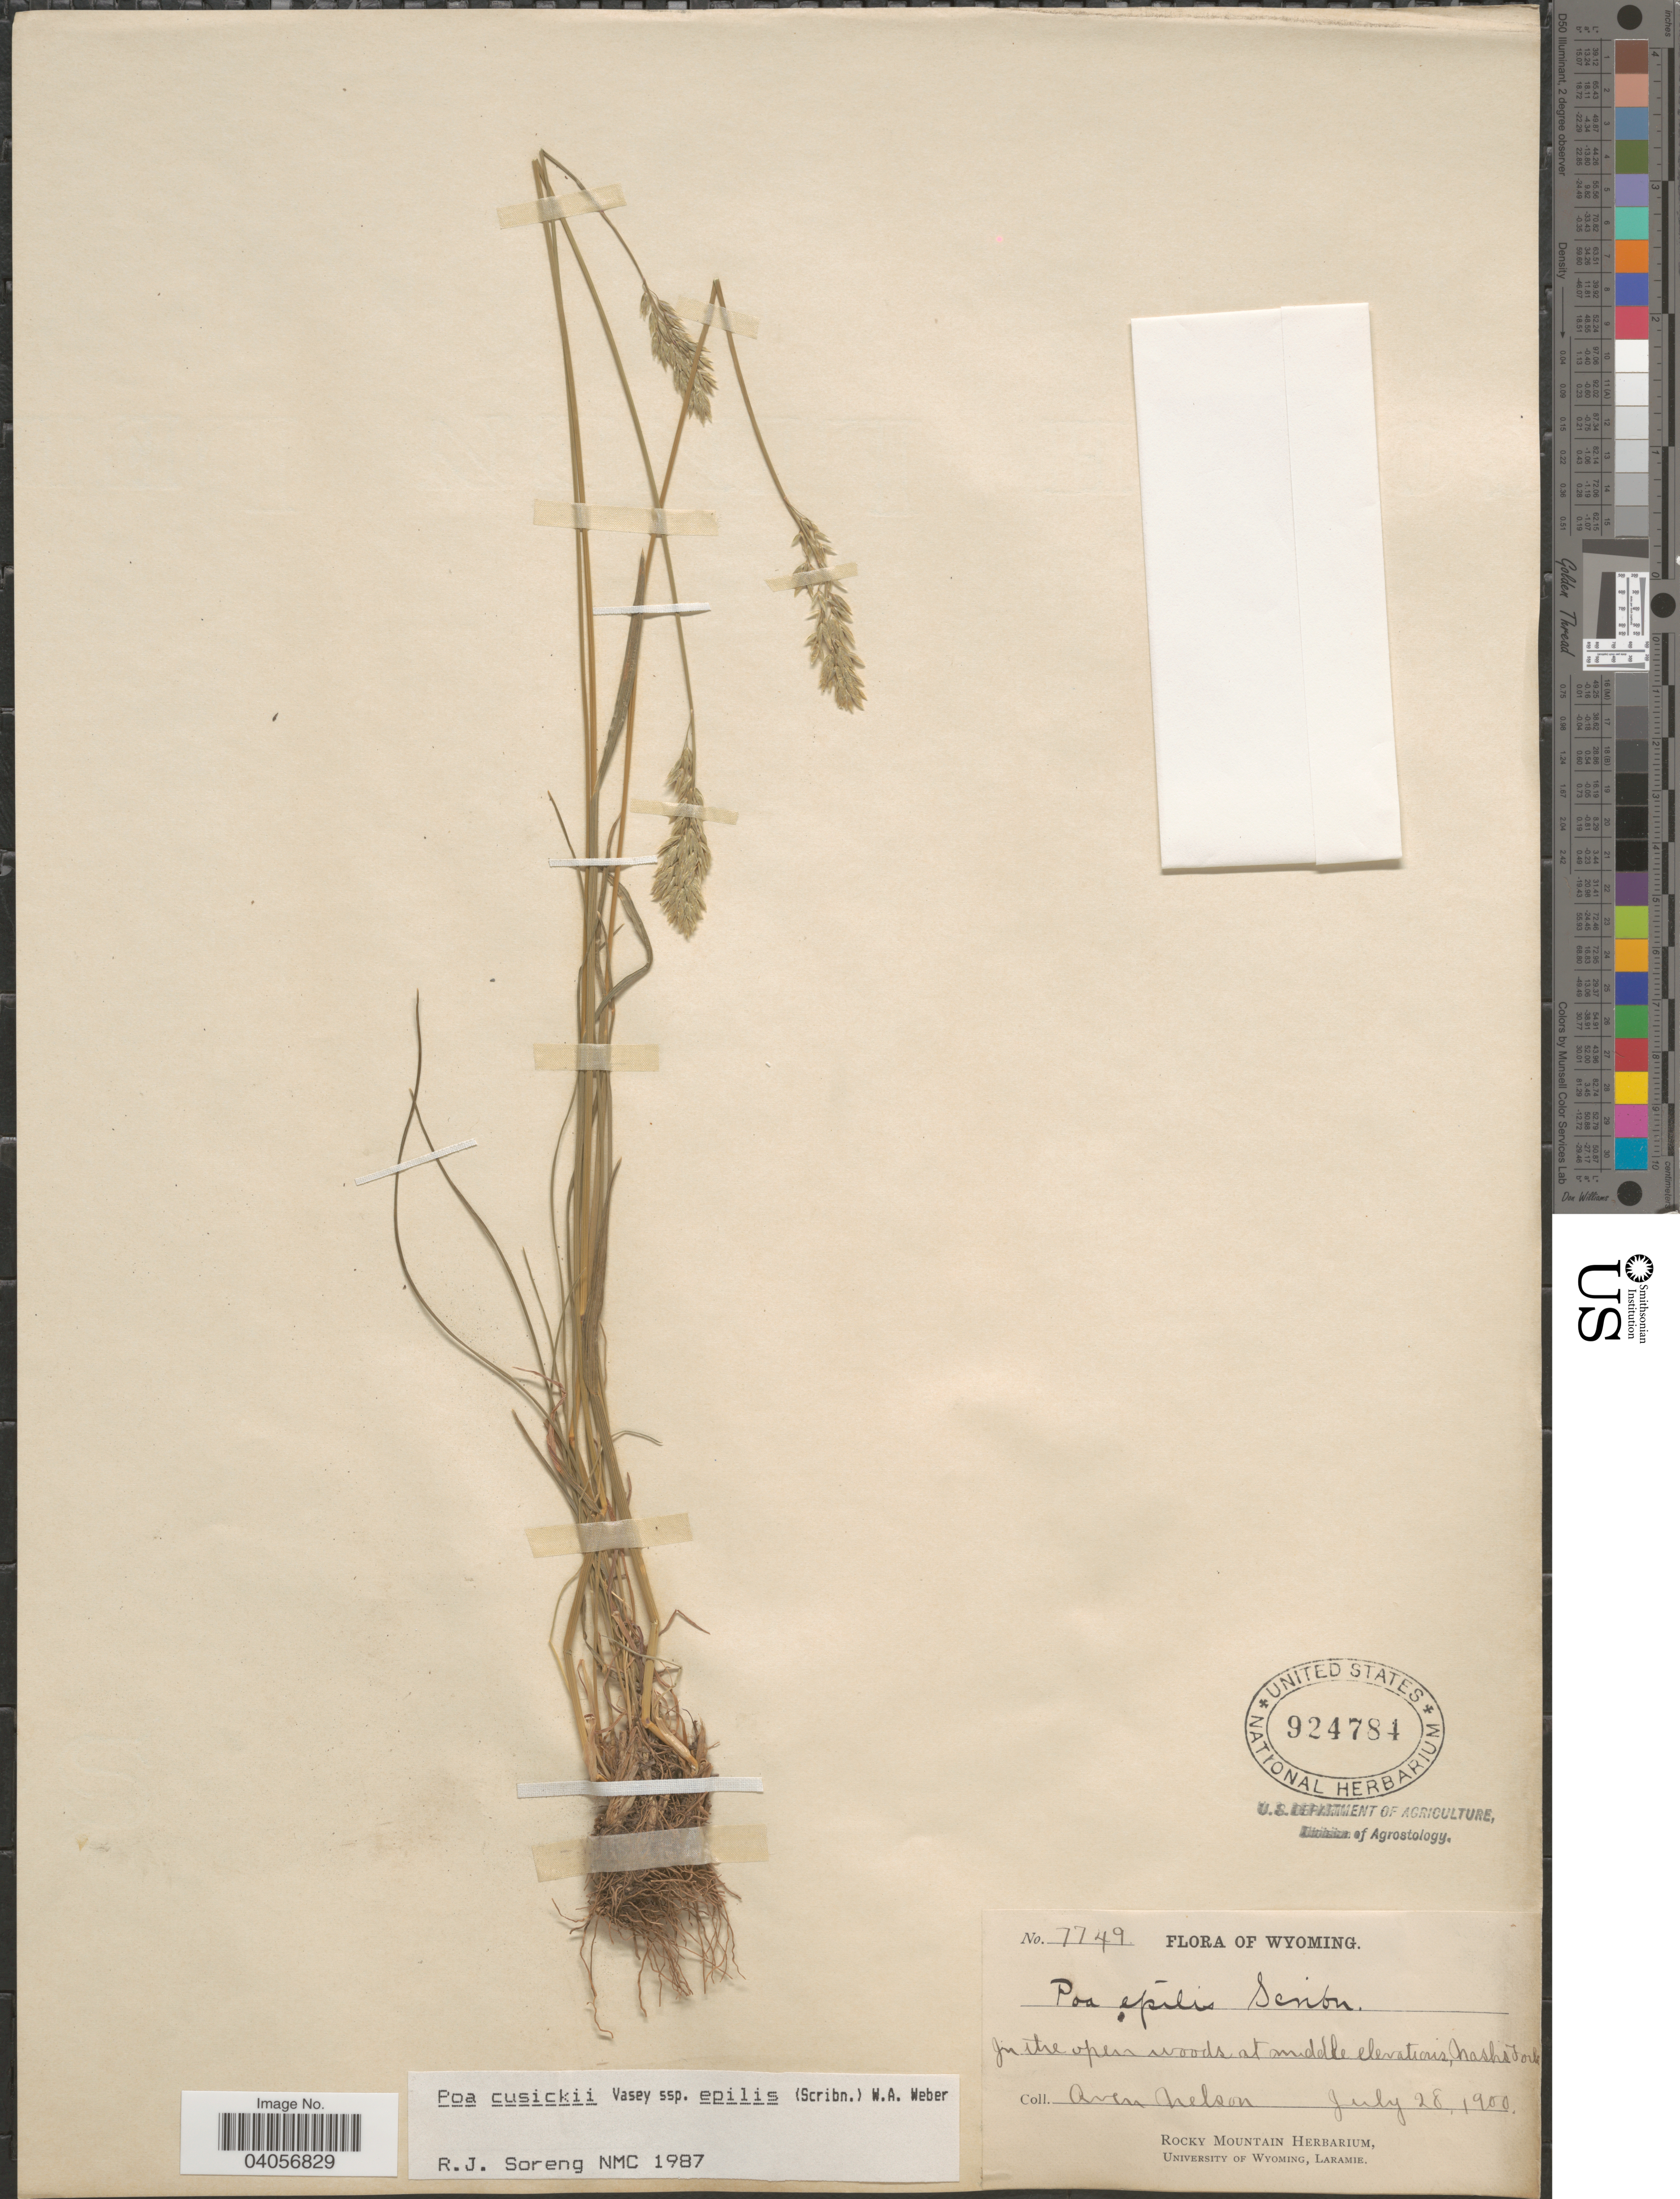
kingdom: Plantae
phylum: Tracheophyta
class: Liliopsida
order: Poales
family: Poaceae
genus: Poa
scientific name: Poa cusickii subsp. epilis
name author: (Scribn.) W.A. Weber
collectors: A. Nelson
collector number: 7749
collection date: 1900-07-28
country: United States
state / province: Wyoming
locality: Nashs Fork.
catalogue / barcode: US 924784